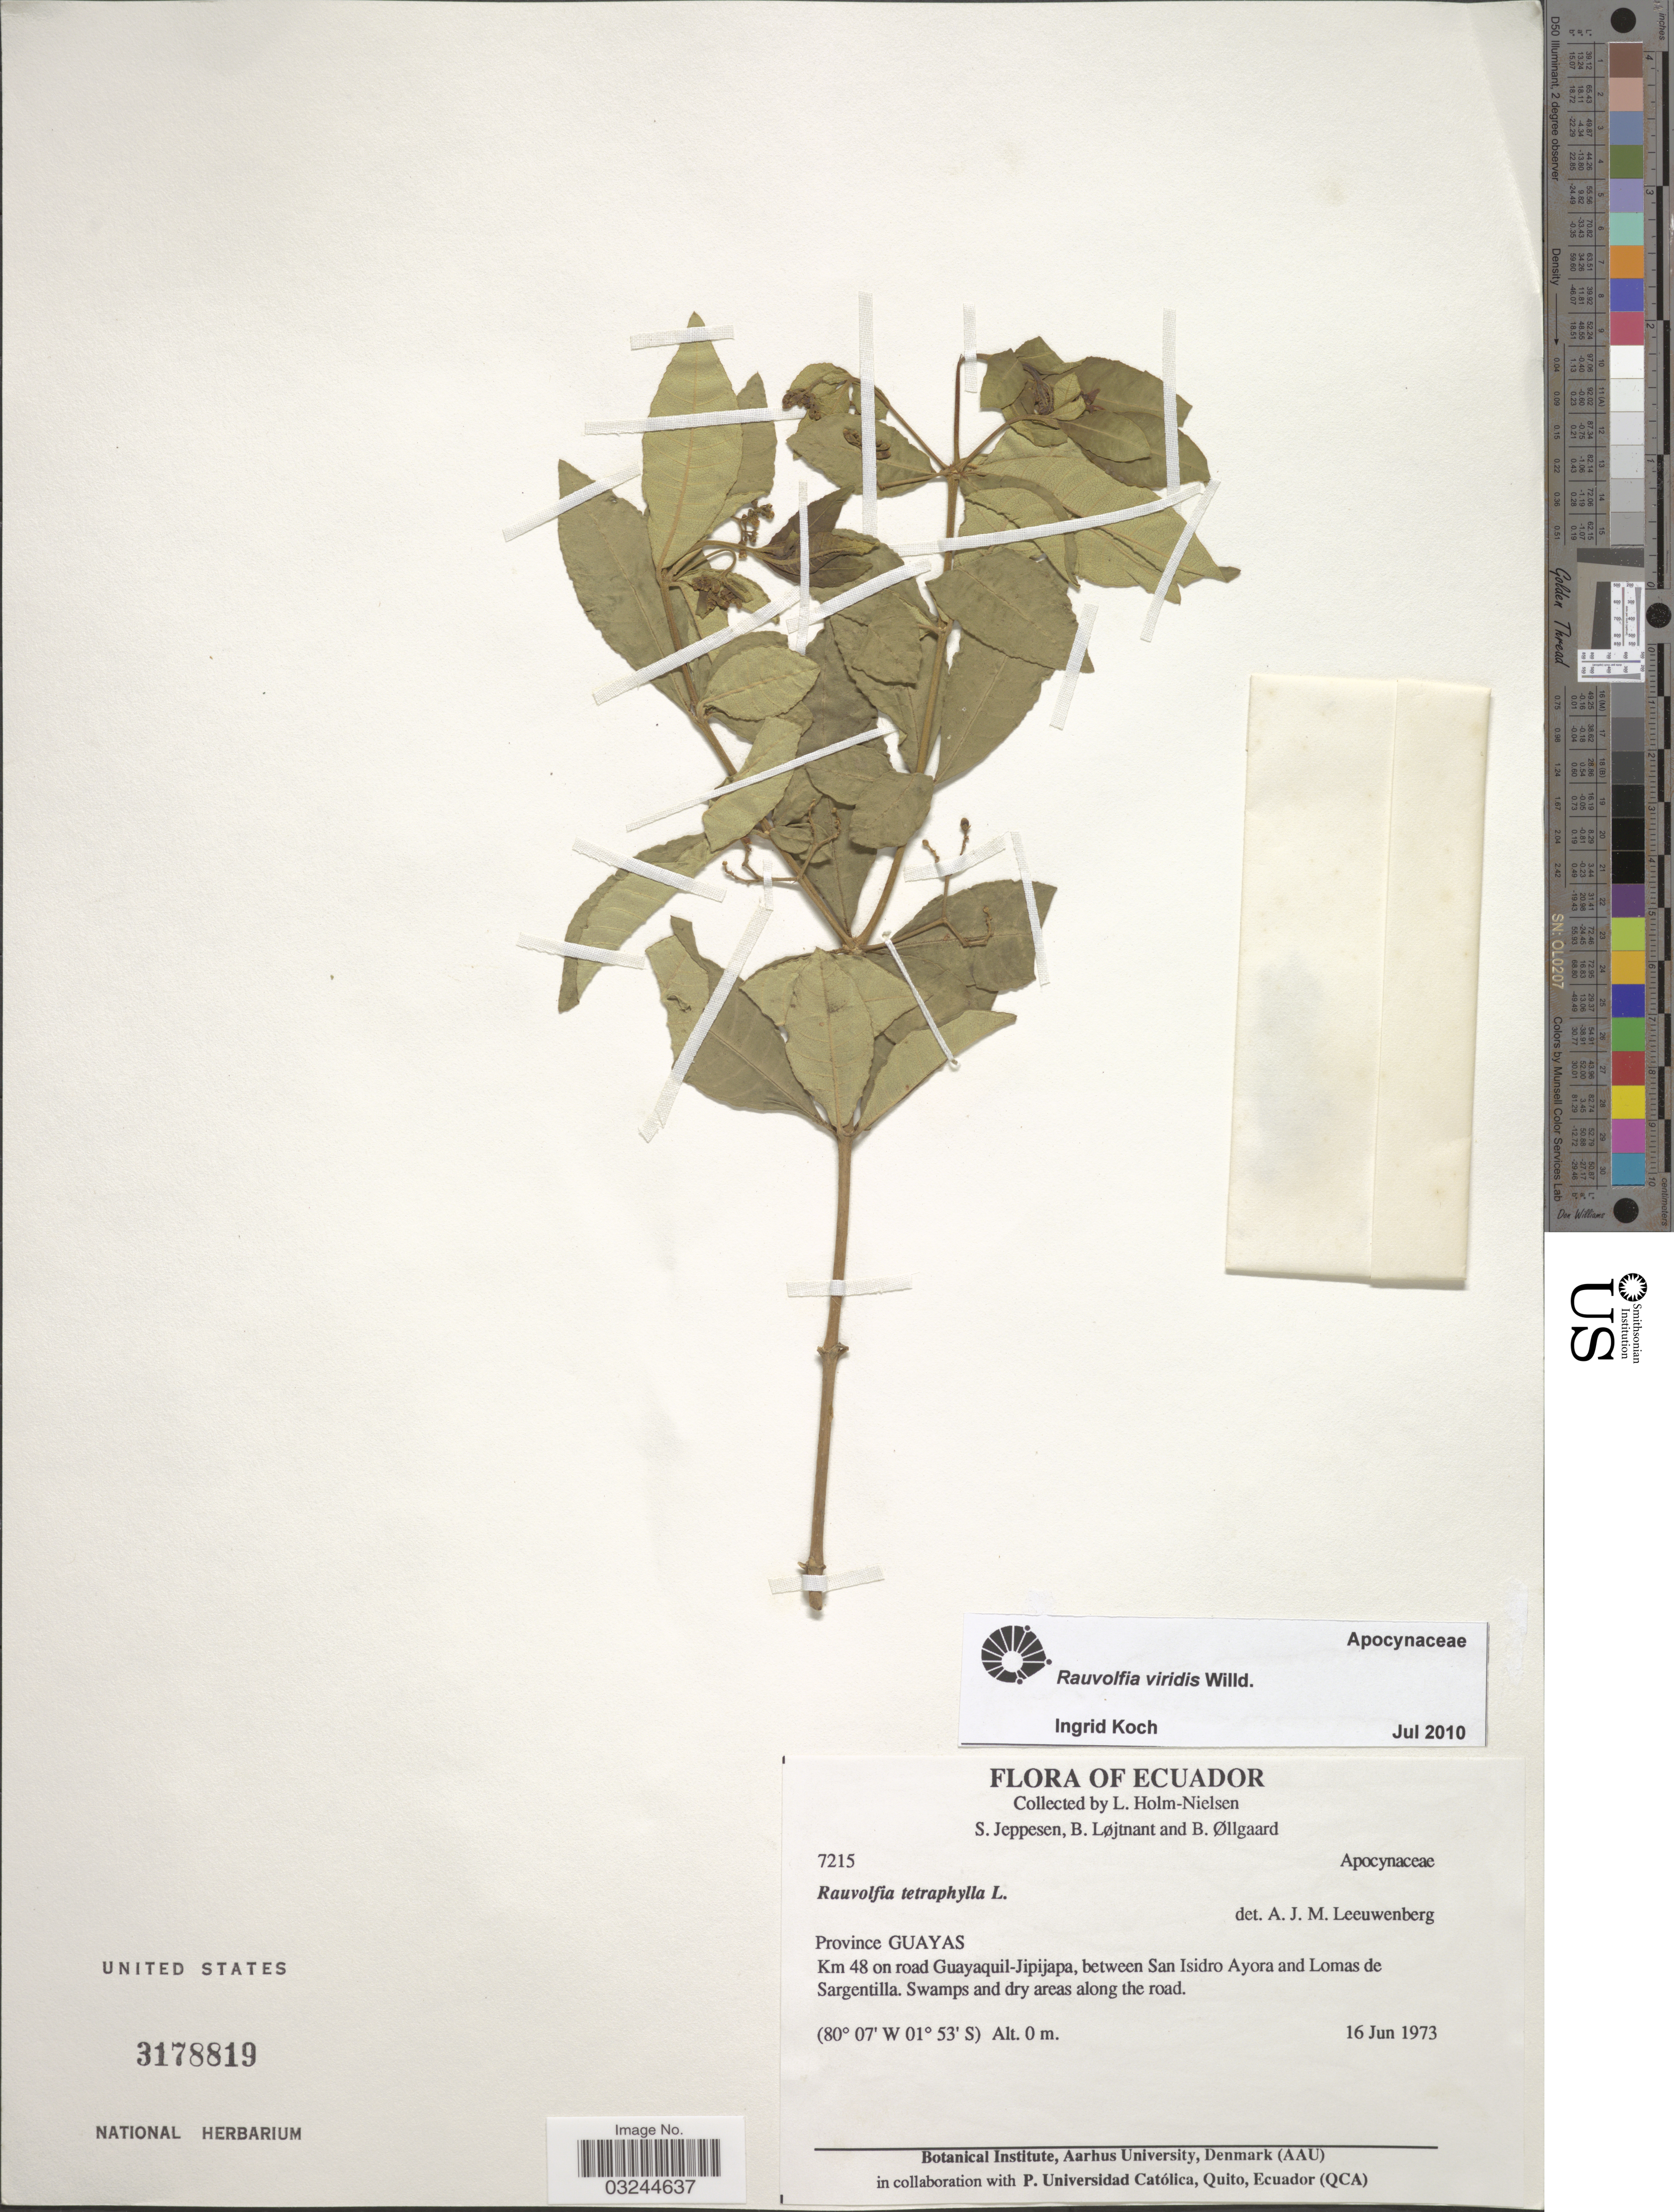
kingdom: Plantae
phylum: Tracheophyta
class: Magnoliopsida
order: Gentianales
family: Apocynaceae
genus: Rauvolfia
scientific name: Rauvolfia viridis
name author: Willd. ex Roem. & Schult.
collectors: L. Holm-Nielsen, S. Jeppesen, B. Löjtnant & B. Øllgaard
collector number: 7215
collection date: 1973-06-16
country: Ecuador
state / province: Guayas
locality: Km 48 on road Guayaquil-Jipijapa, between San Isidro Ayora and Lomas de Sargentilla.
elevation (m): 0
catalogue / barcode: US 3178819